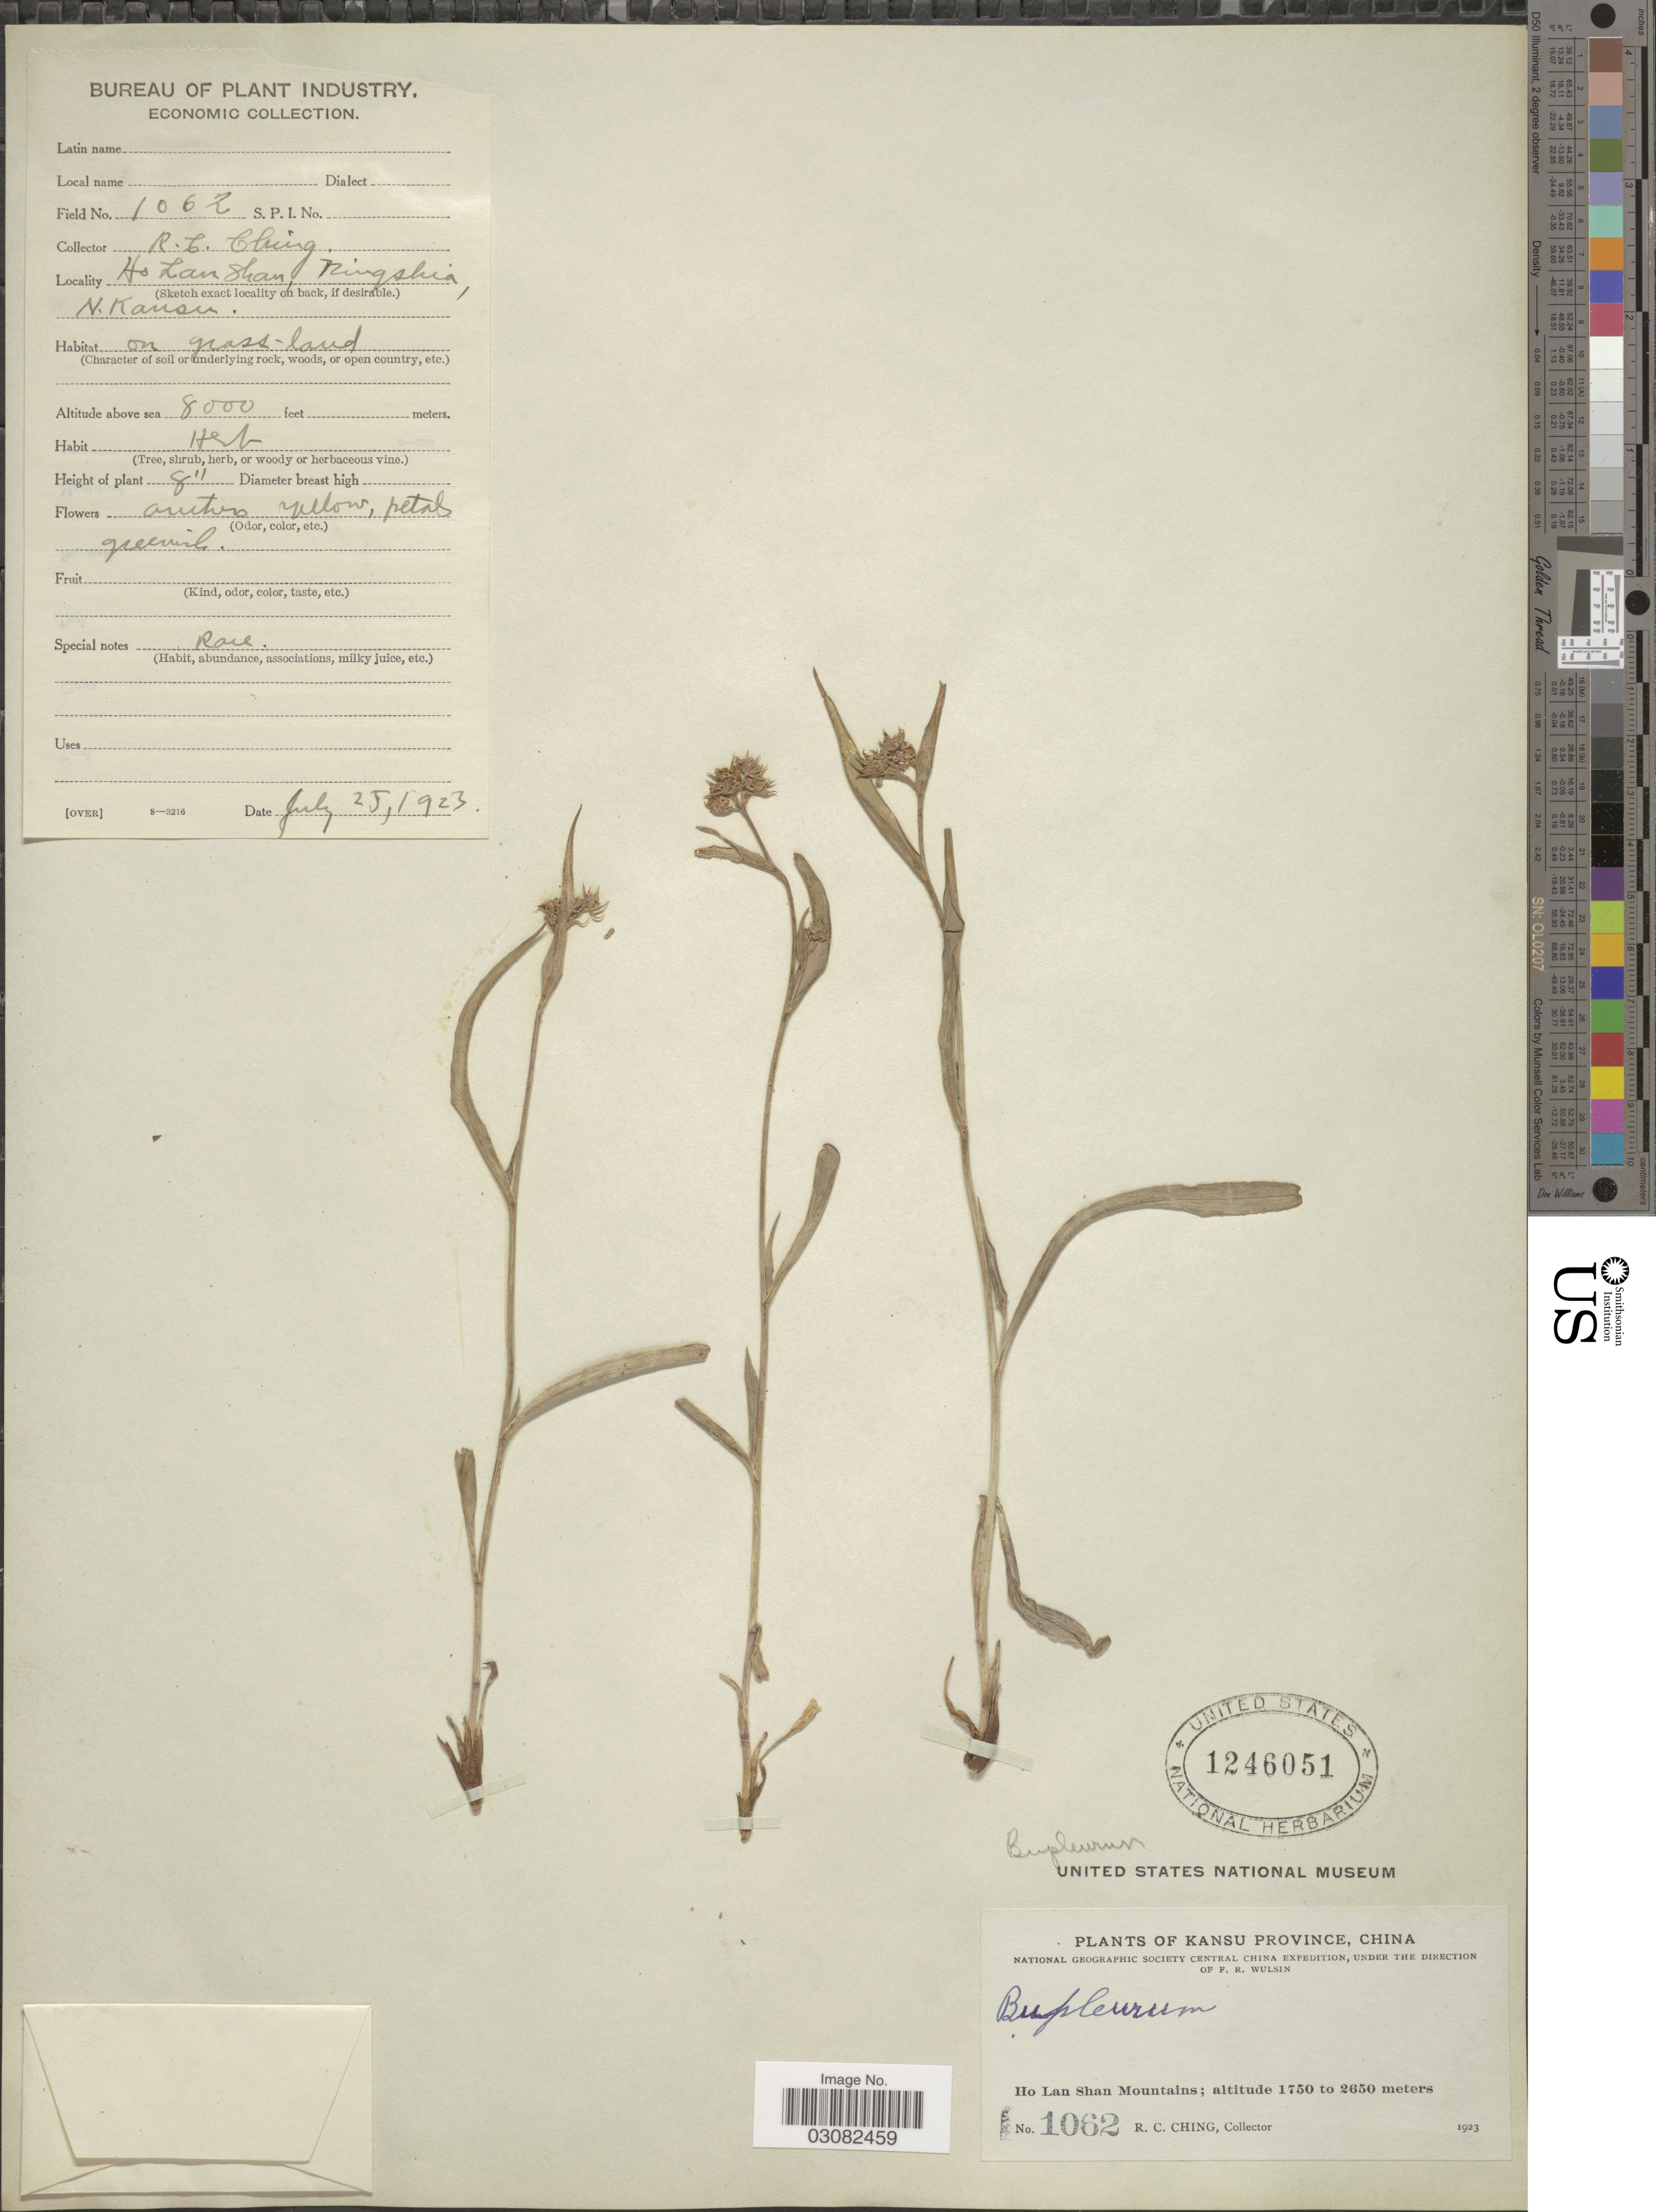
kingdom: Plantae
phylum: Tracheophyta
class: Magnoliopsida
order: Apiales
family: Apiaceae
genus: Bupleurum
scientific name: Bupleurum sp.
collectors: R. C. Ching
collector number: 1062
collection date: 1923-07-25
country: China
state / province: Gansu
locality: Kansu Province. Ho Lan Shan Mountains. Ningshia, N. Kansu.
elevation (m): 2438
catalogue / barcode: US 1246051